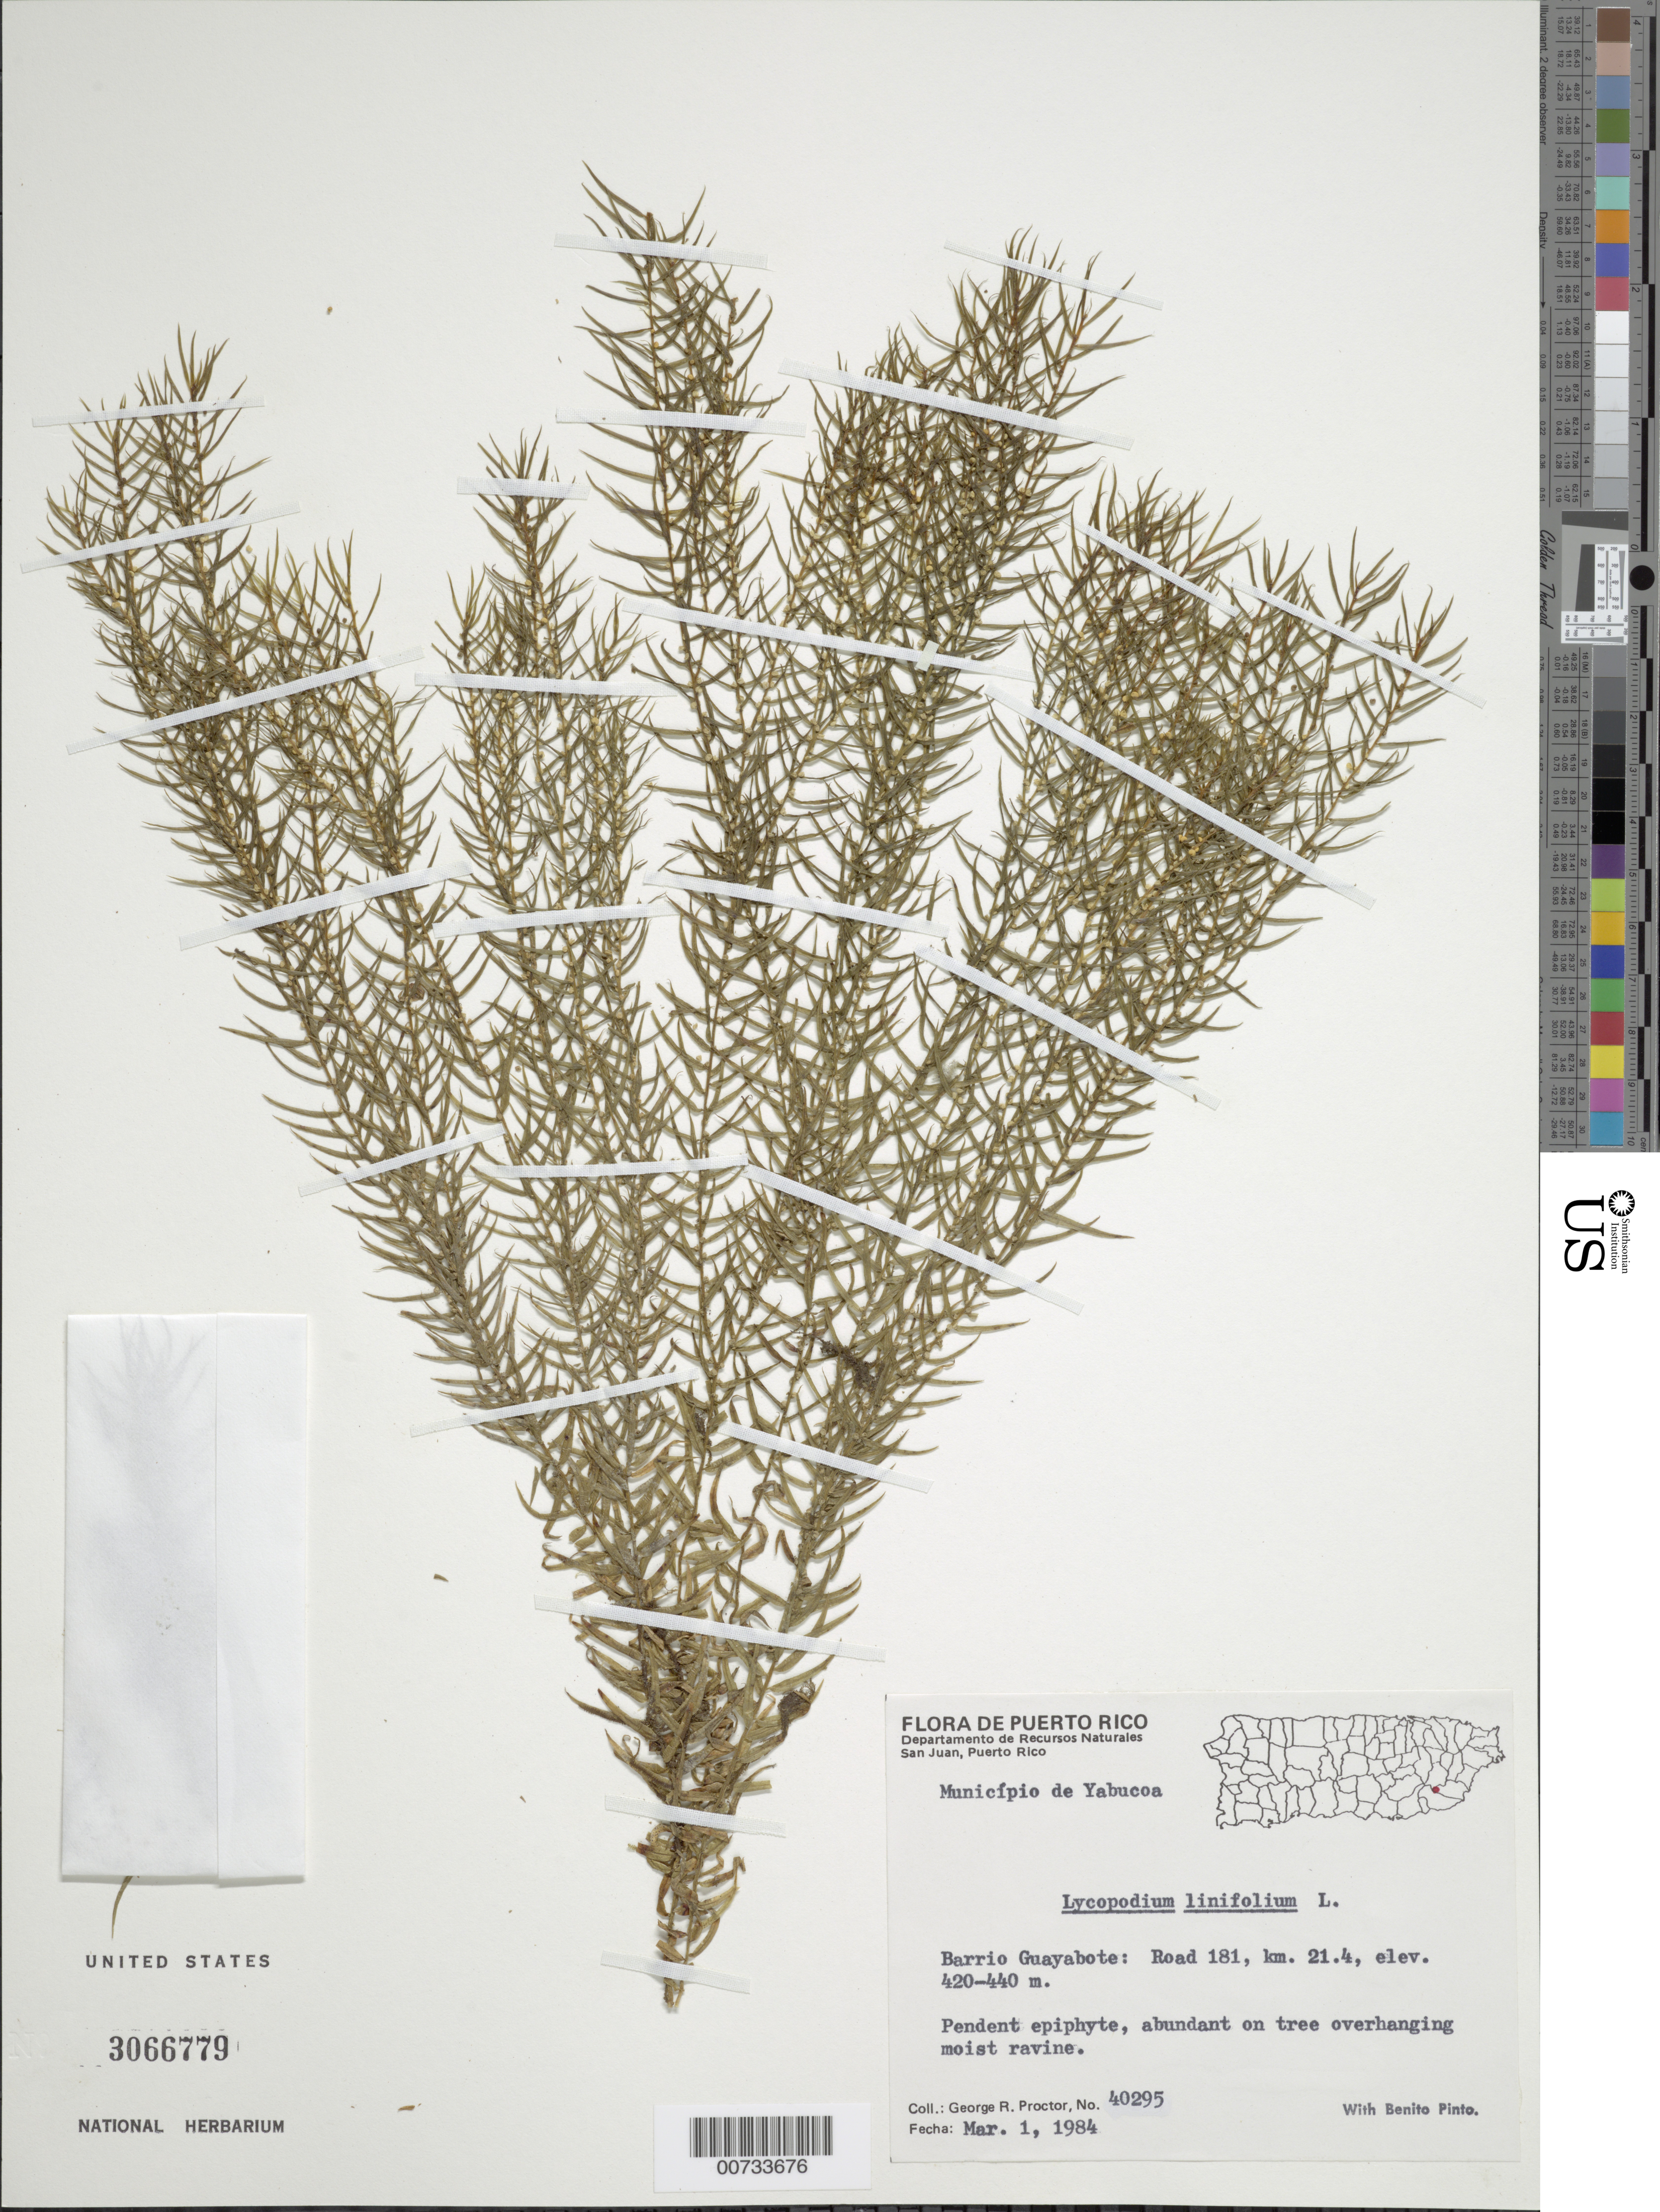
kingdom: Plantae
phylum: Tracheophyta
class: Lycopodiopsida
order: Lycopodiales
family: Lycopodiaceae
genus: Phlegmariurus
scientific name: Phlegmariurus linifolius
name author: (L.) B. Øllg.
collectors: G. R. Proctor & B. Pinto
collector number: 40295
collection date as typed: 01 Mar 1984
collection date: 1984-03-01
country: Puerto Rico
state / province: Yabucoa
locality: Mun. Yabucoa: Barrio Guayabote, Rd 181, km 21.4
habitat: On tree overhanging moist ravine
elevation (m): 420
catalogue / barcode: US 3066779